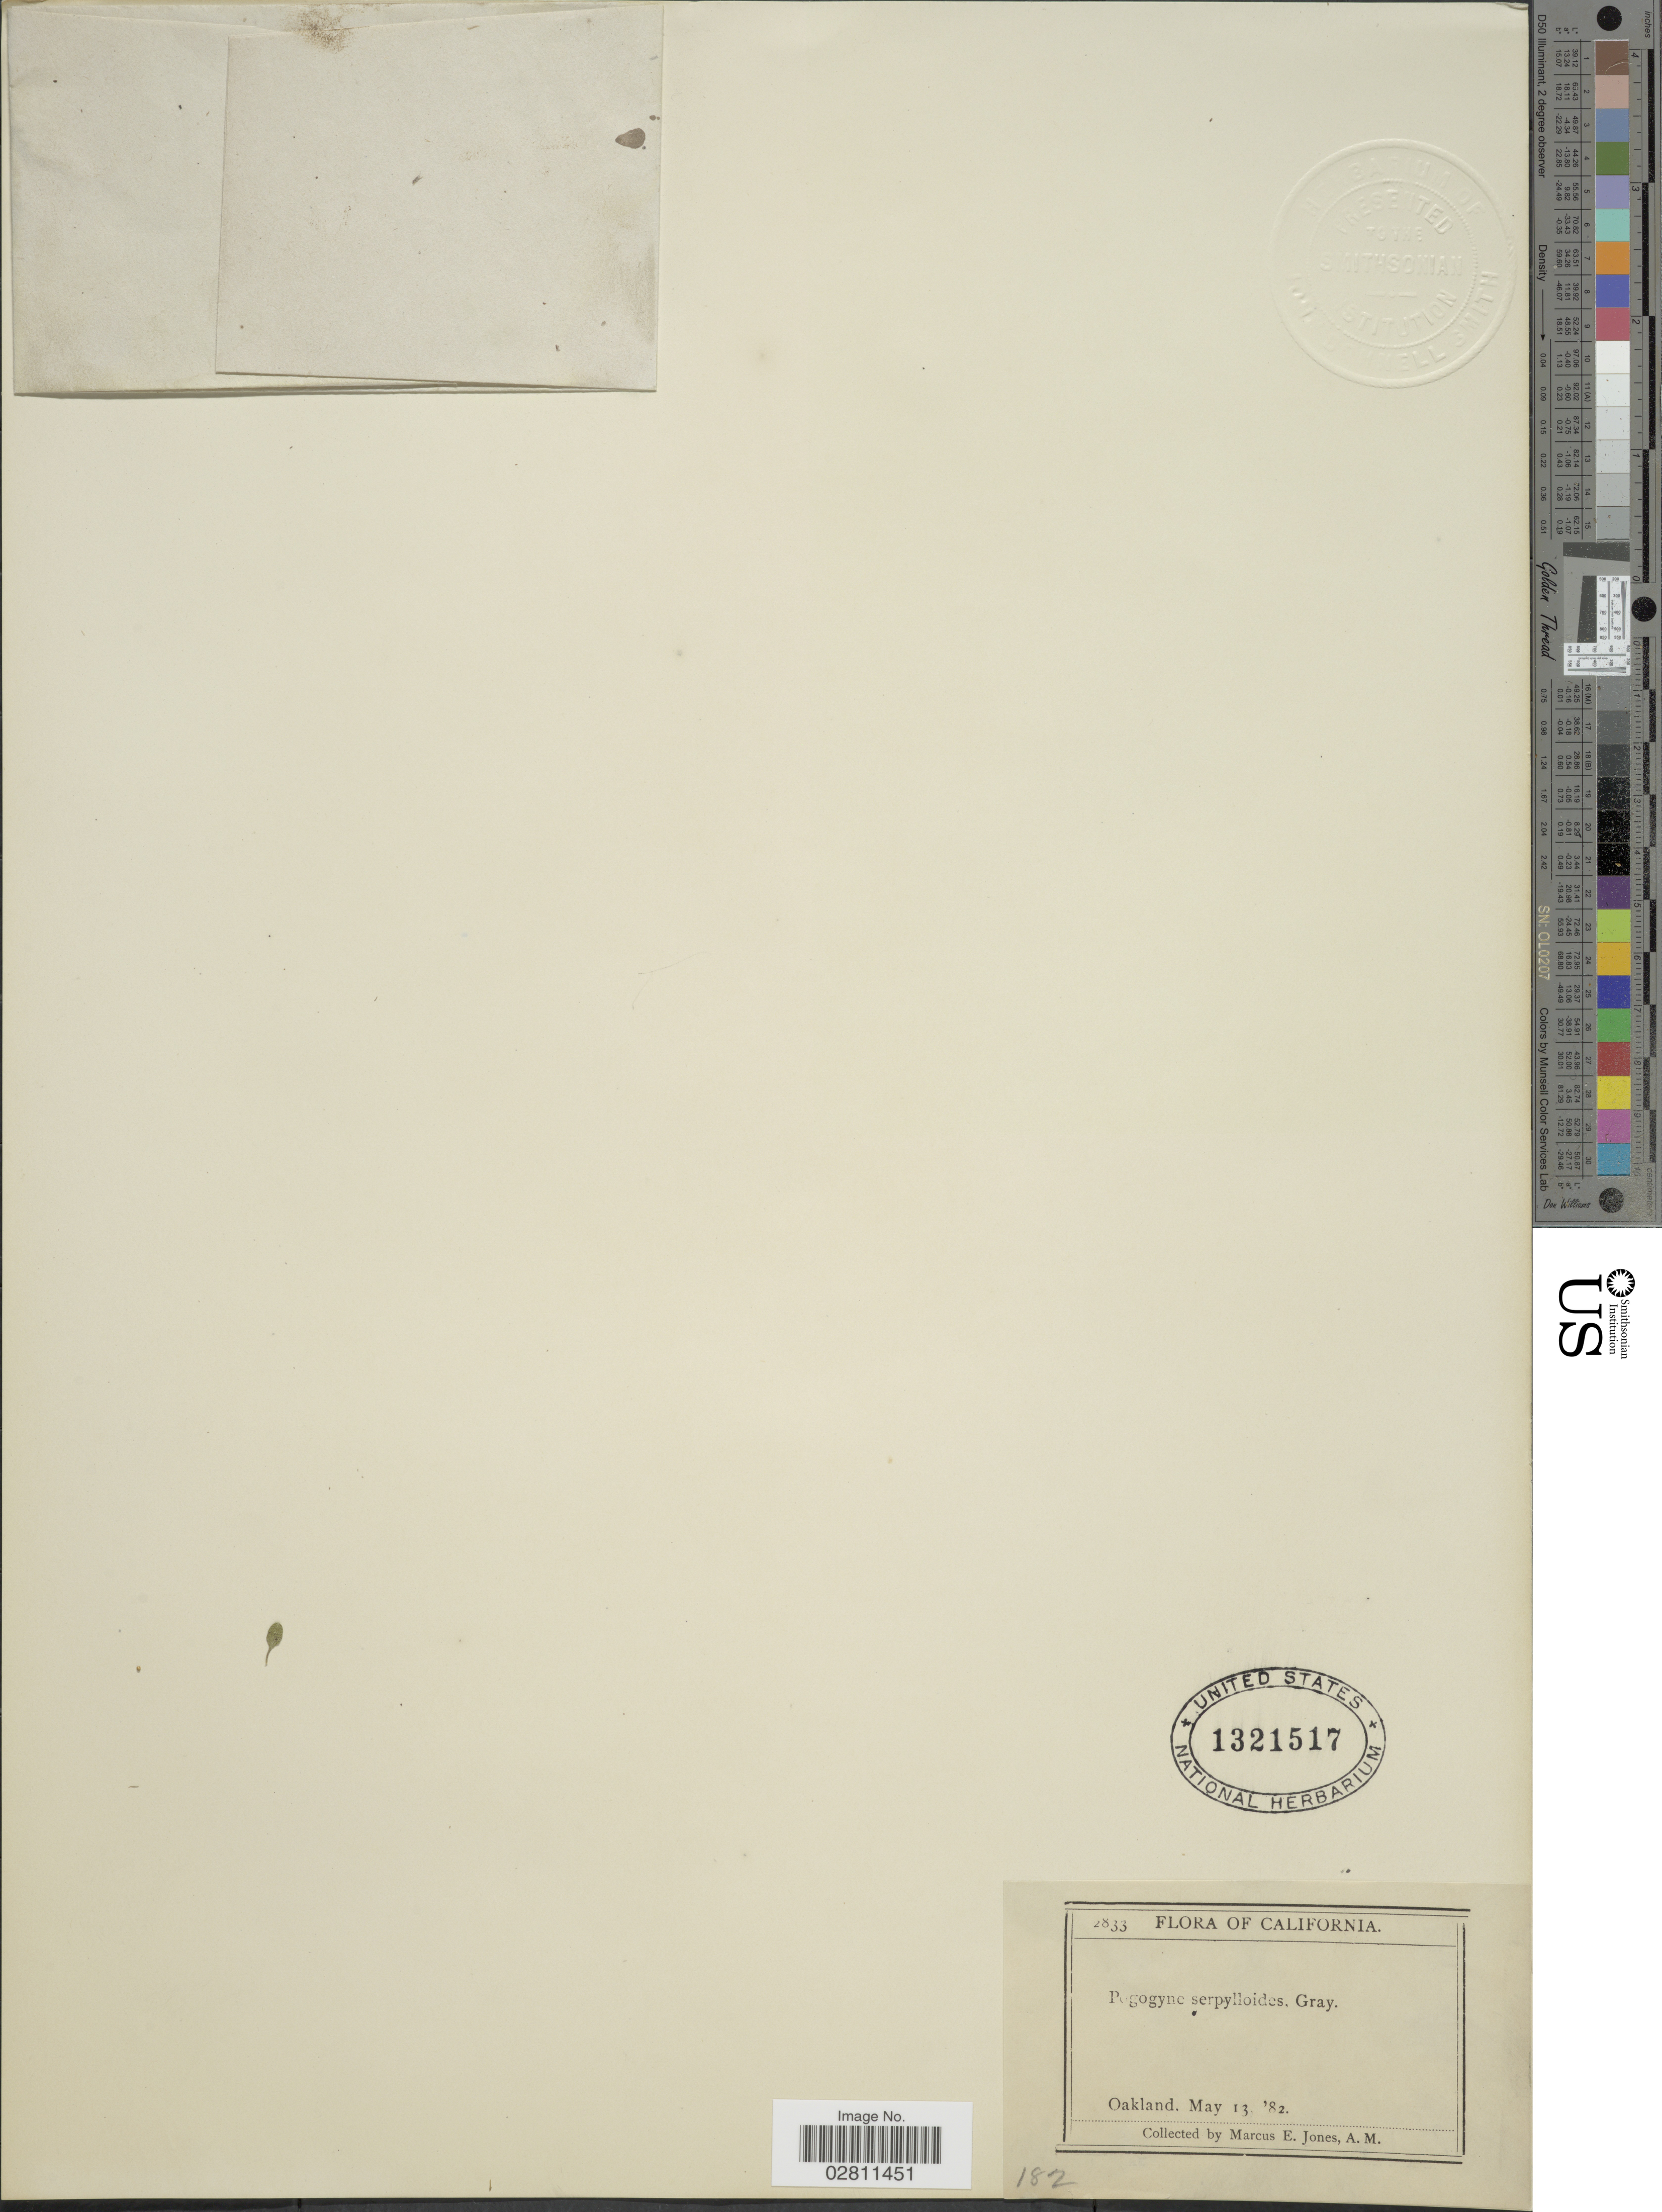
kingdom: Plantae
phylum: Tracheophyta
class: Magnoliopsida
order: Lamiales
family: Lamiaceae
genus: Pogogyne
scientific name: Pogogyne serpylloides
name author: (Torr.) A. Gray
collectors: M. E. Jones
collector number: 2833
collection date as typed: Transcribed d/m/y: 13/5/82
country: United States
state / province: California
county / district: Alameda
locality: Oakland.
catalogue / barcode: US 1321517